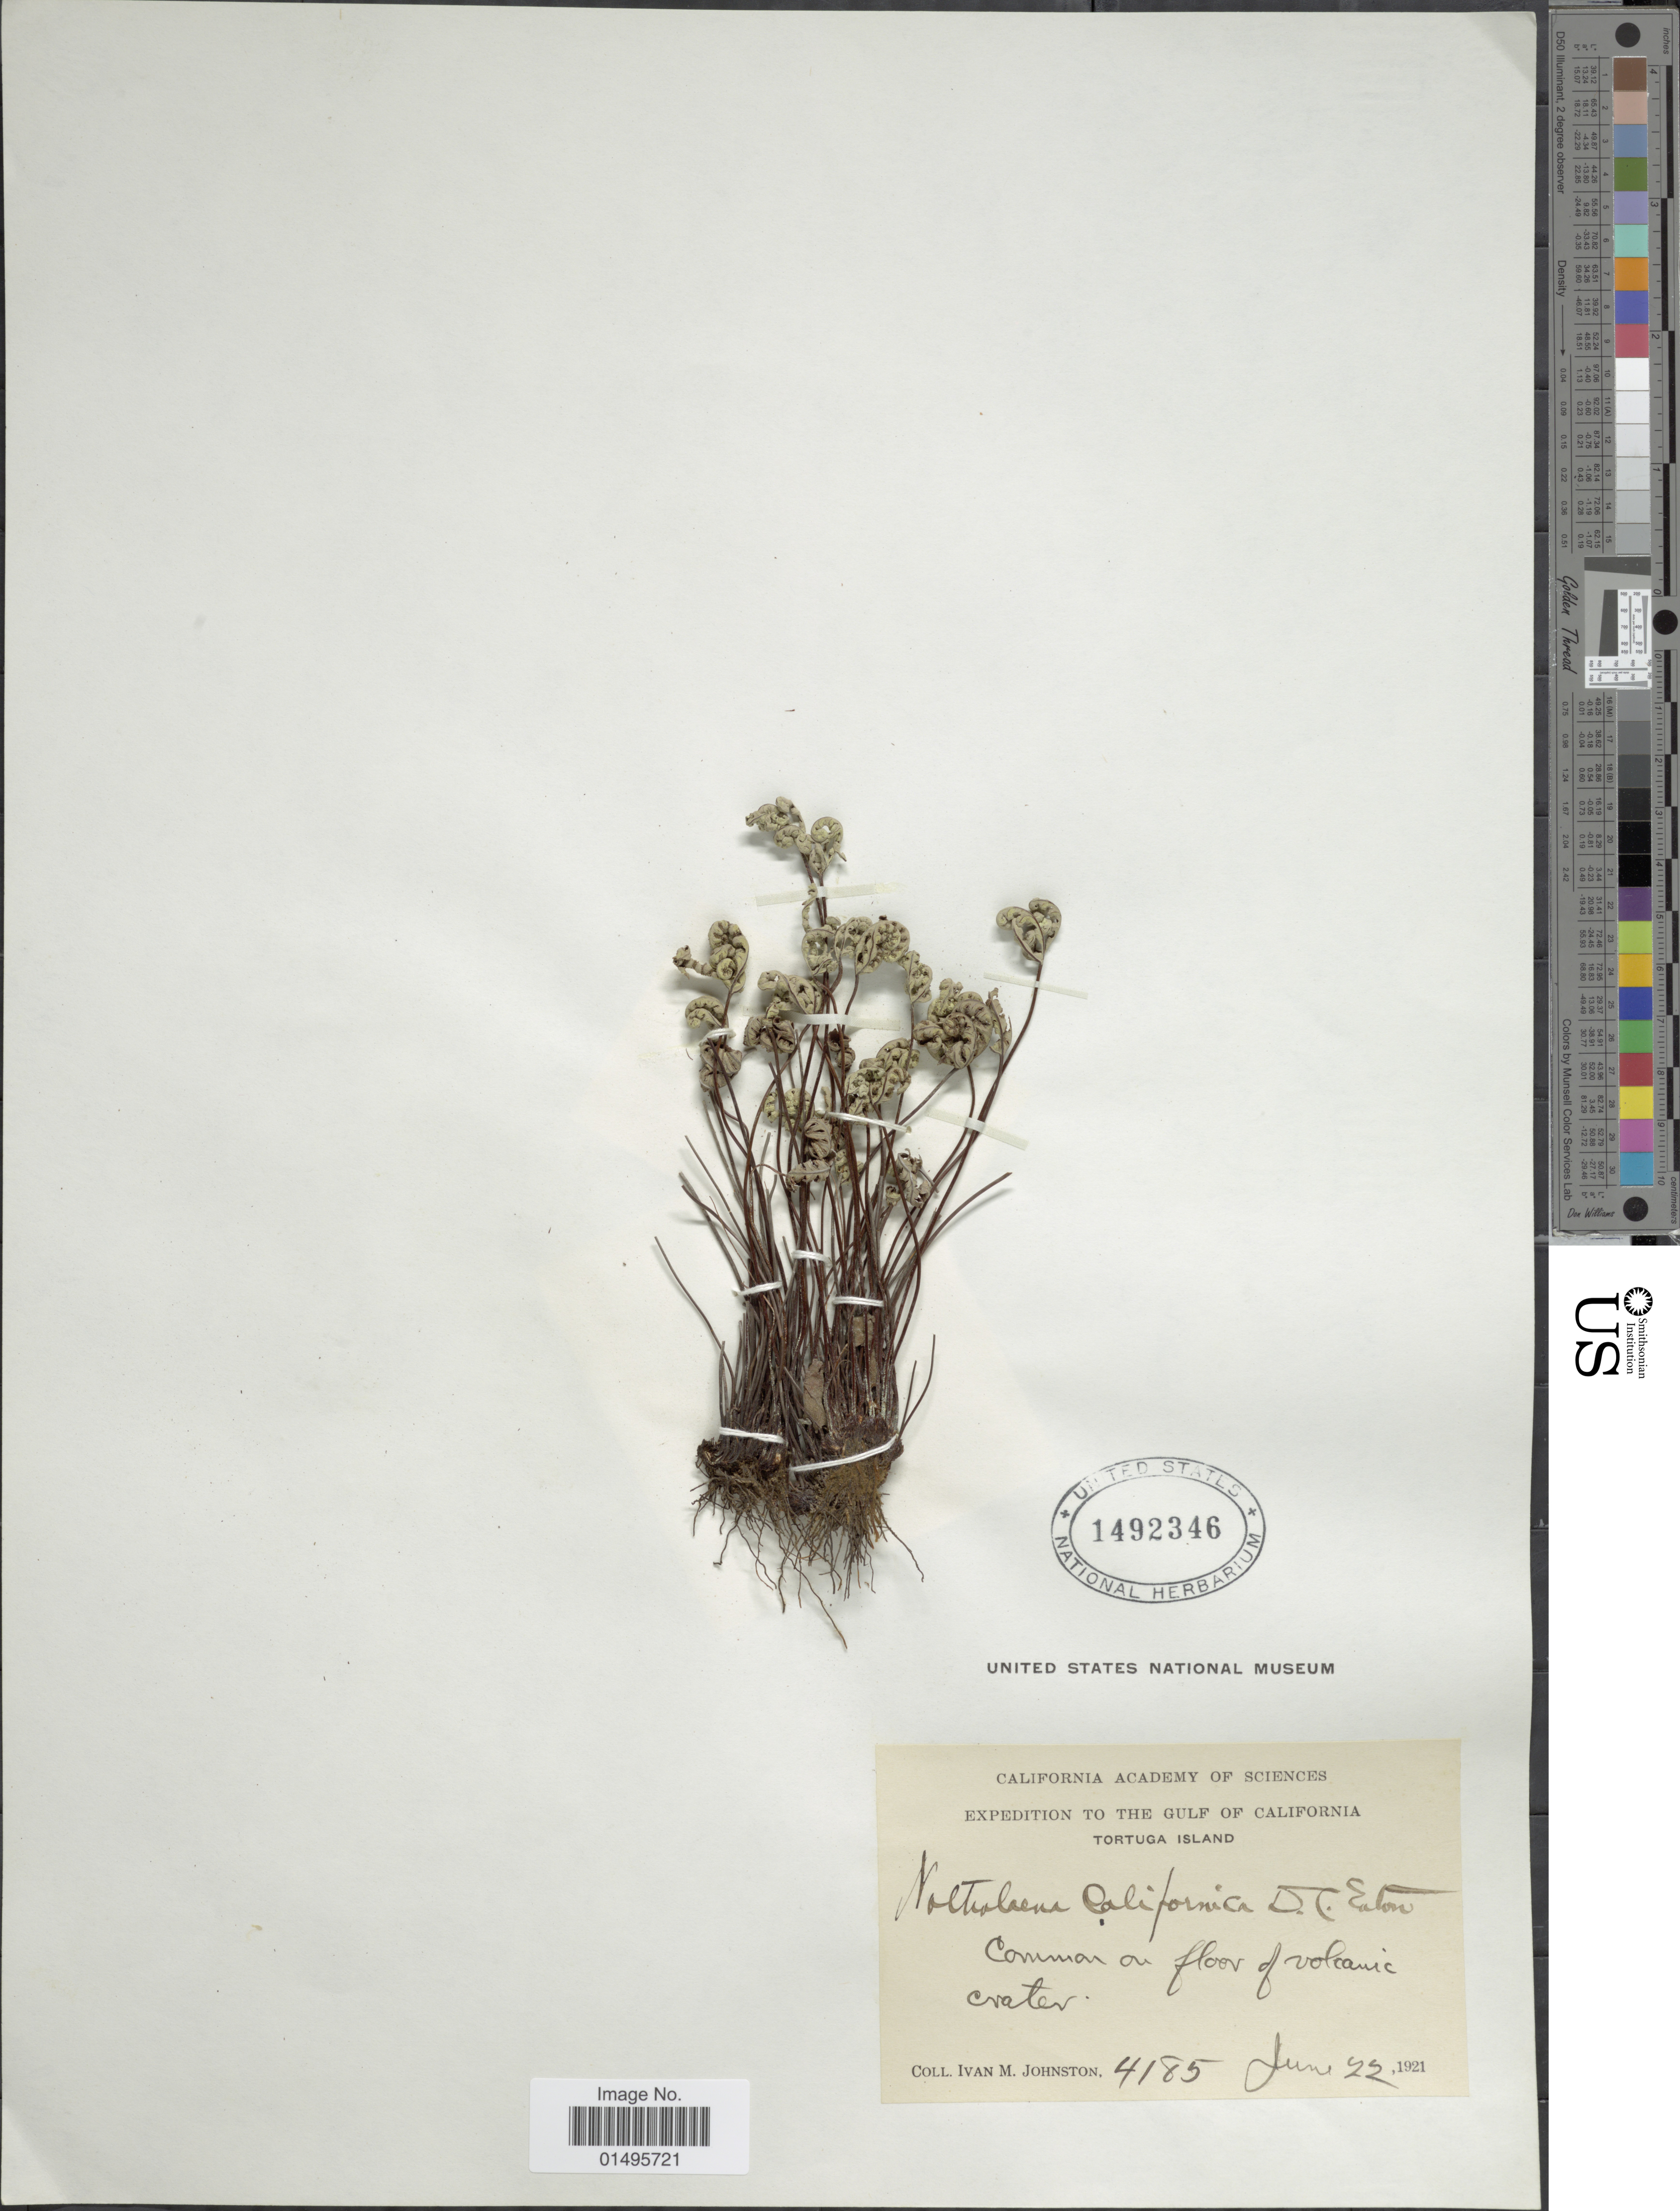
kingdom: Plantae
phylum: Tracheophyta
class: Polypodiopsida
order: Polypodiales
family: Pteridaceae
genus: Notholaena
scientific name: Notholaena californica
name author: D.C. Eaton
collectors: I.M. Johnston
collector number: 4185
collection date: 1921-06-22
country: Mexico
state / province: Baja California Sur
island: Tortuga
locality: Tortuga Island, Gulf of California.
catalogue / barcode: US 1492346